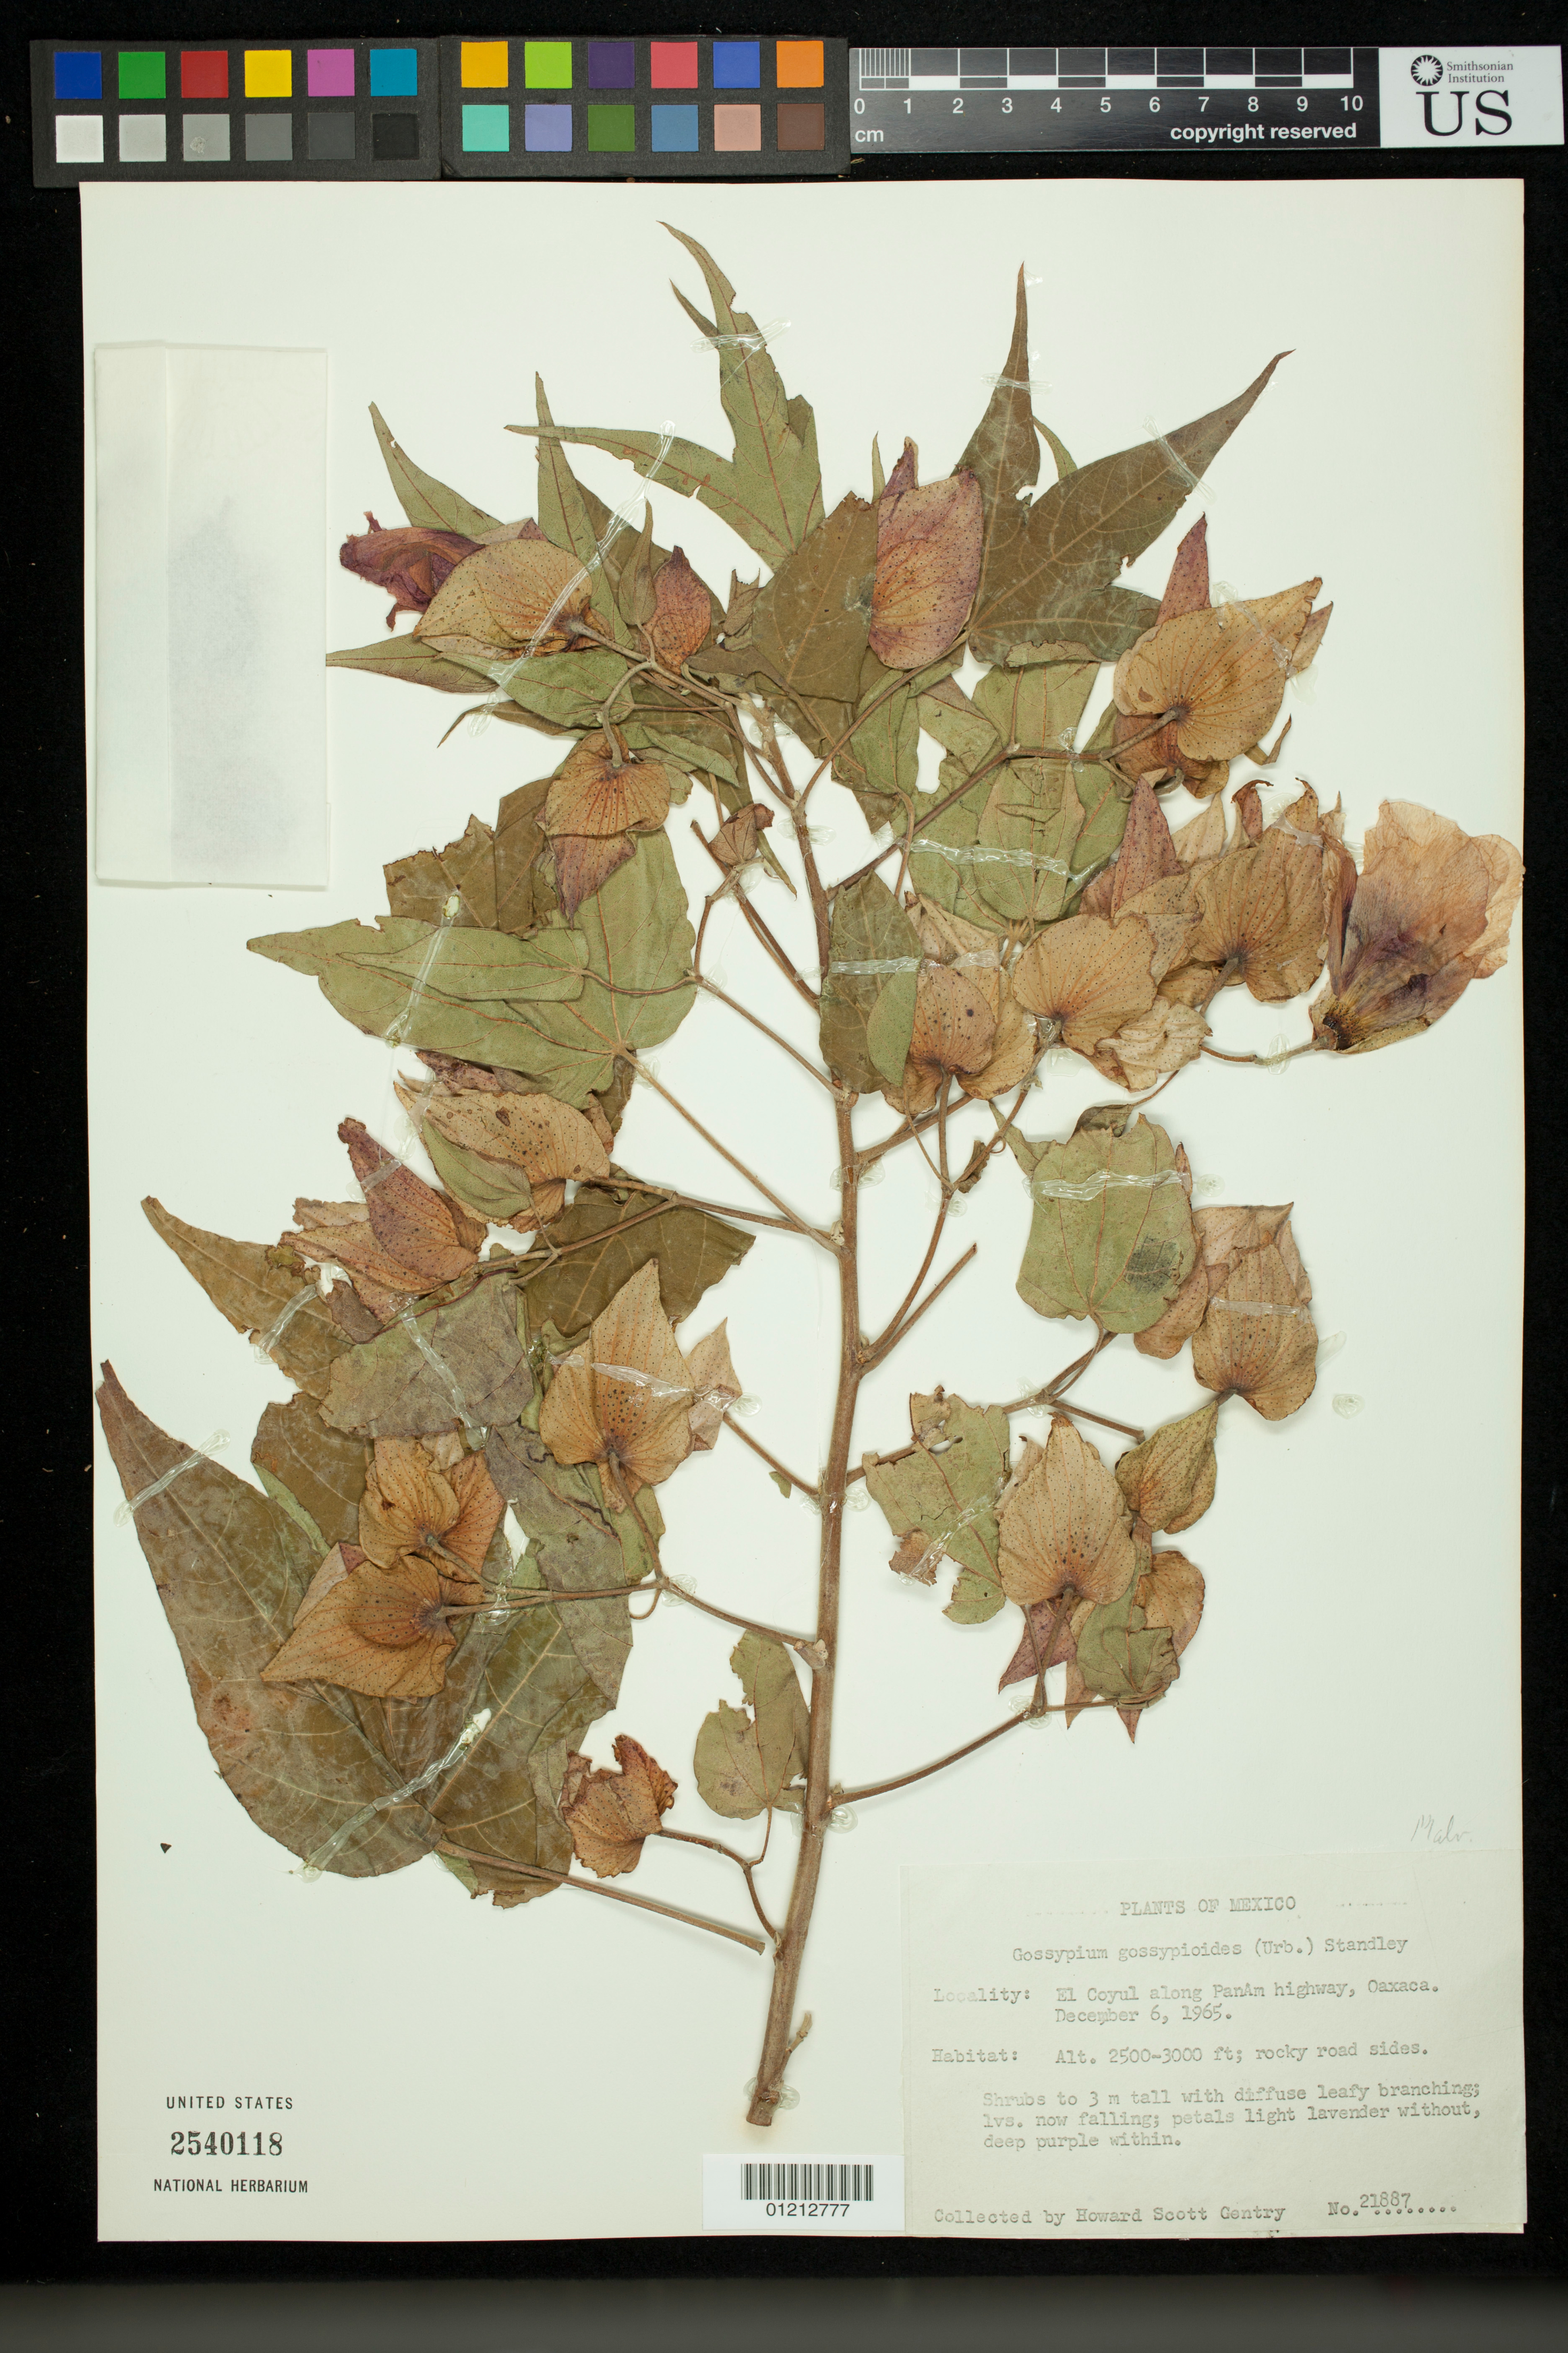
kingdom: Plantae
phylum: Tracheophyta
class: Magnoliopsida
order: Malvales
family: Malvaceae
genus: Gossypium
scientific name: Gossypium gossypioides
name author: (Ulbr.) Standl.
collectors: H. S. Gentry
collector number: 21887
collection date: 1965-12-06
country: Mexico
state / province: Oaxaca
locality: El Coyul along PanAm highway.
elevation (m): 762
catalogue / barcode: US 2540118